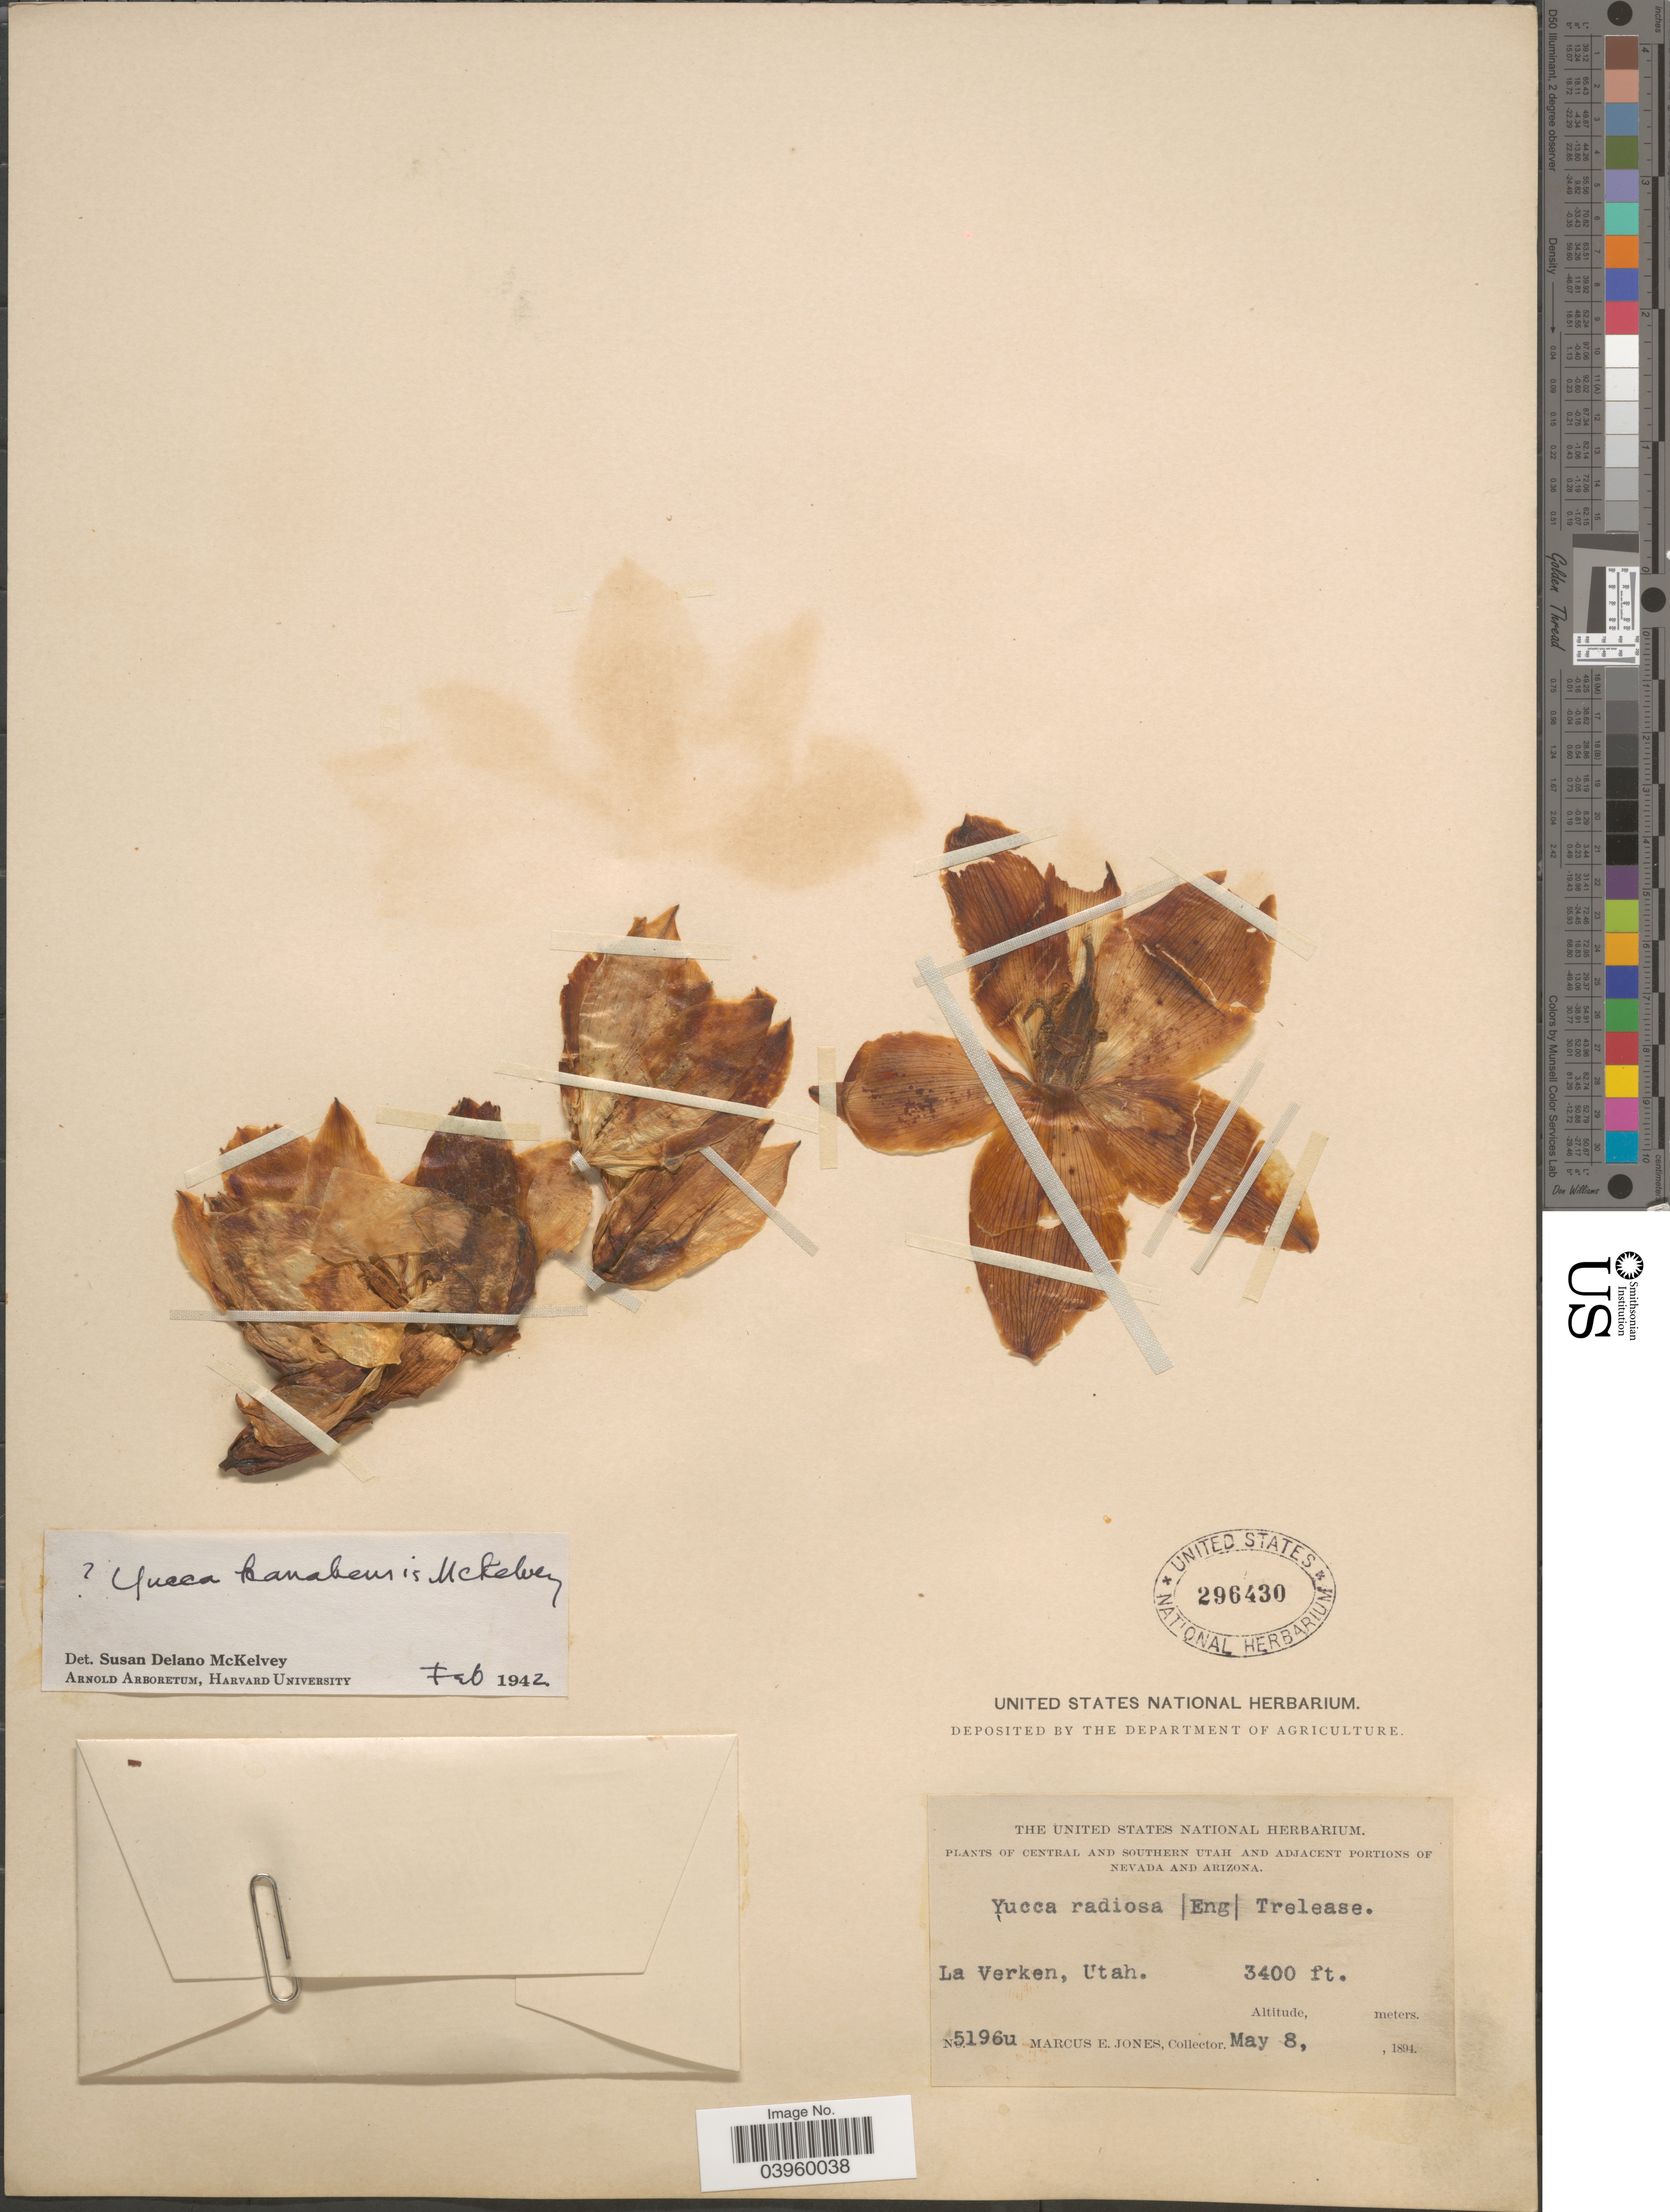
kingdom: Plantae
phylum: Tracheophyta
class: Liliopsida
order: Asparagales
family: Asparagaceae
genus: Yucca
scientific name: Yucca kanabensis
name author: McKelvey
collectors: M. E. Jones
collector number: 5196u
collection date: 1894-05-08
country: United States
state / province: Utah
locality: Central and Southern Utah. La Verken.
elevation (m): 1036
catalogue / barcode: US 296430